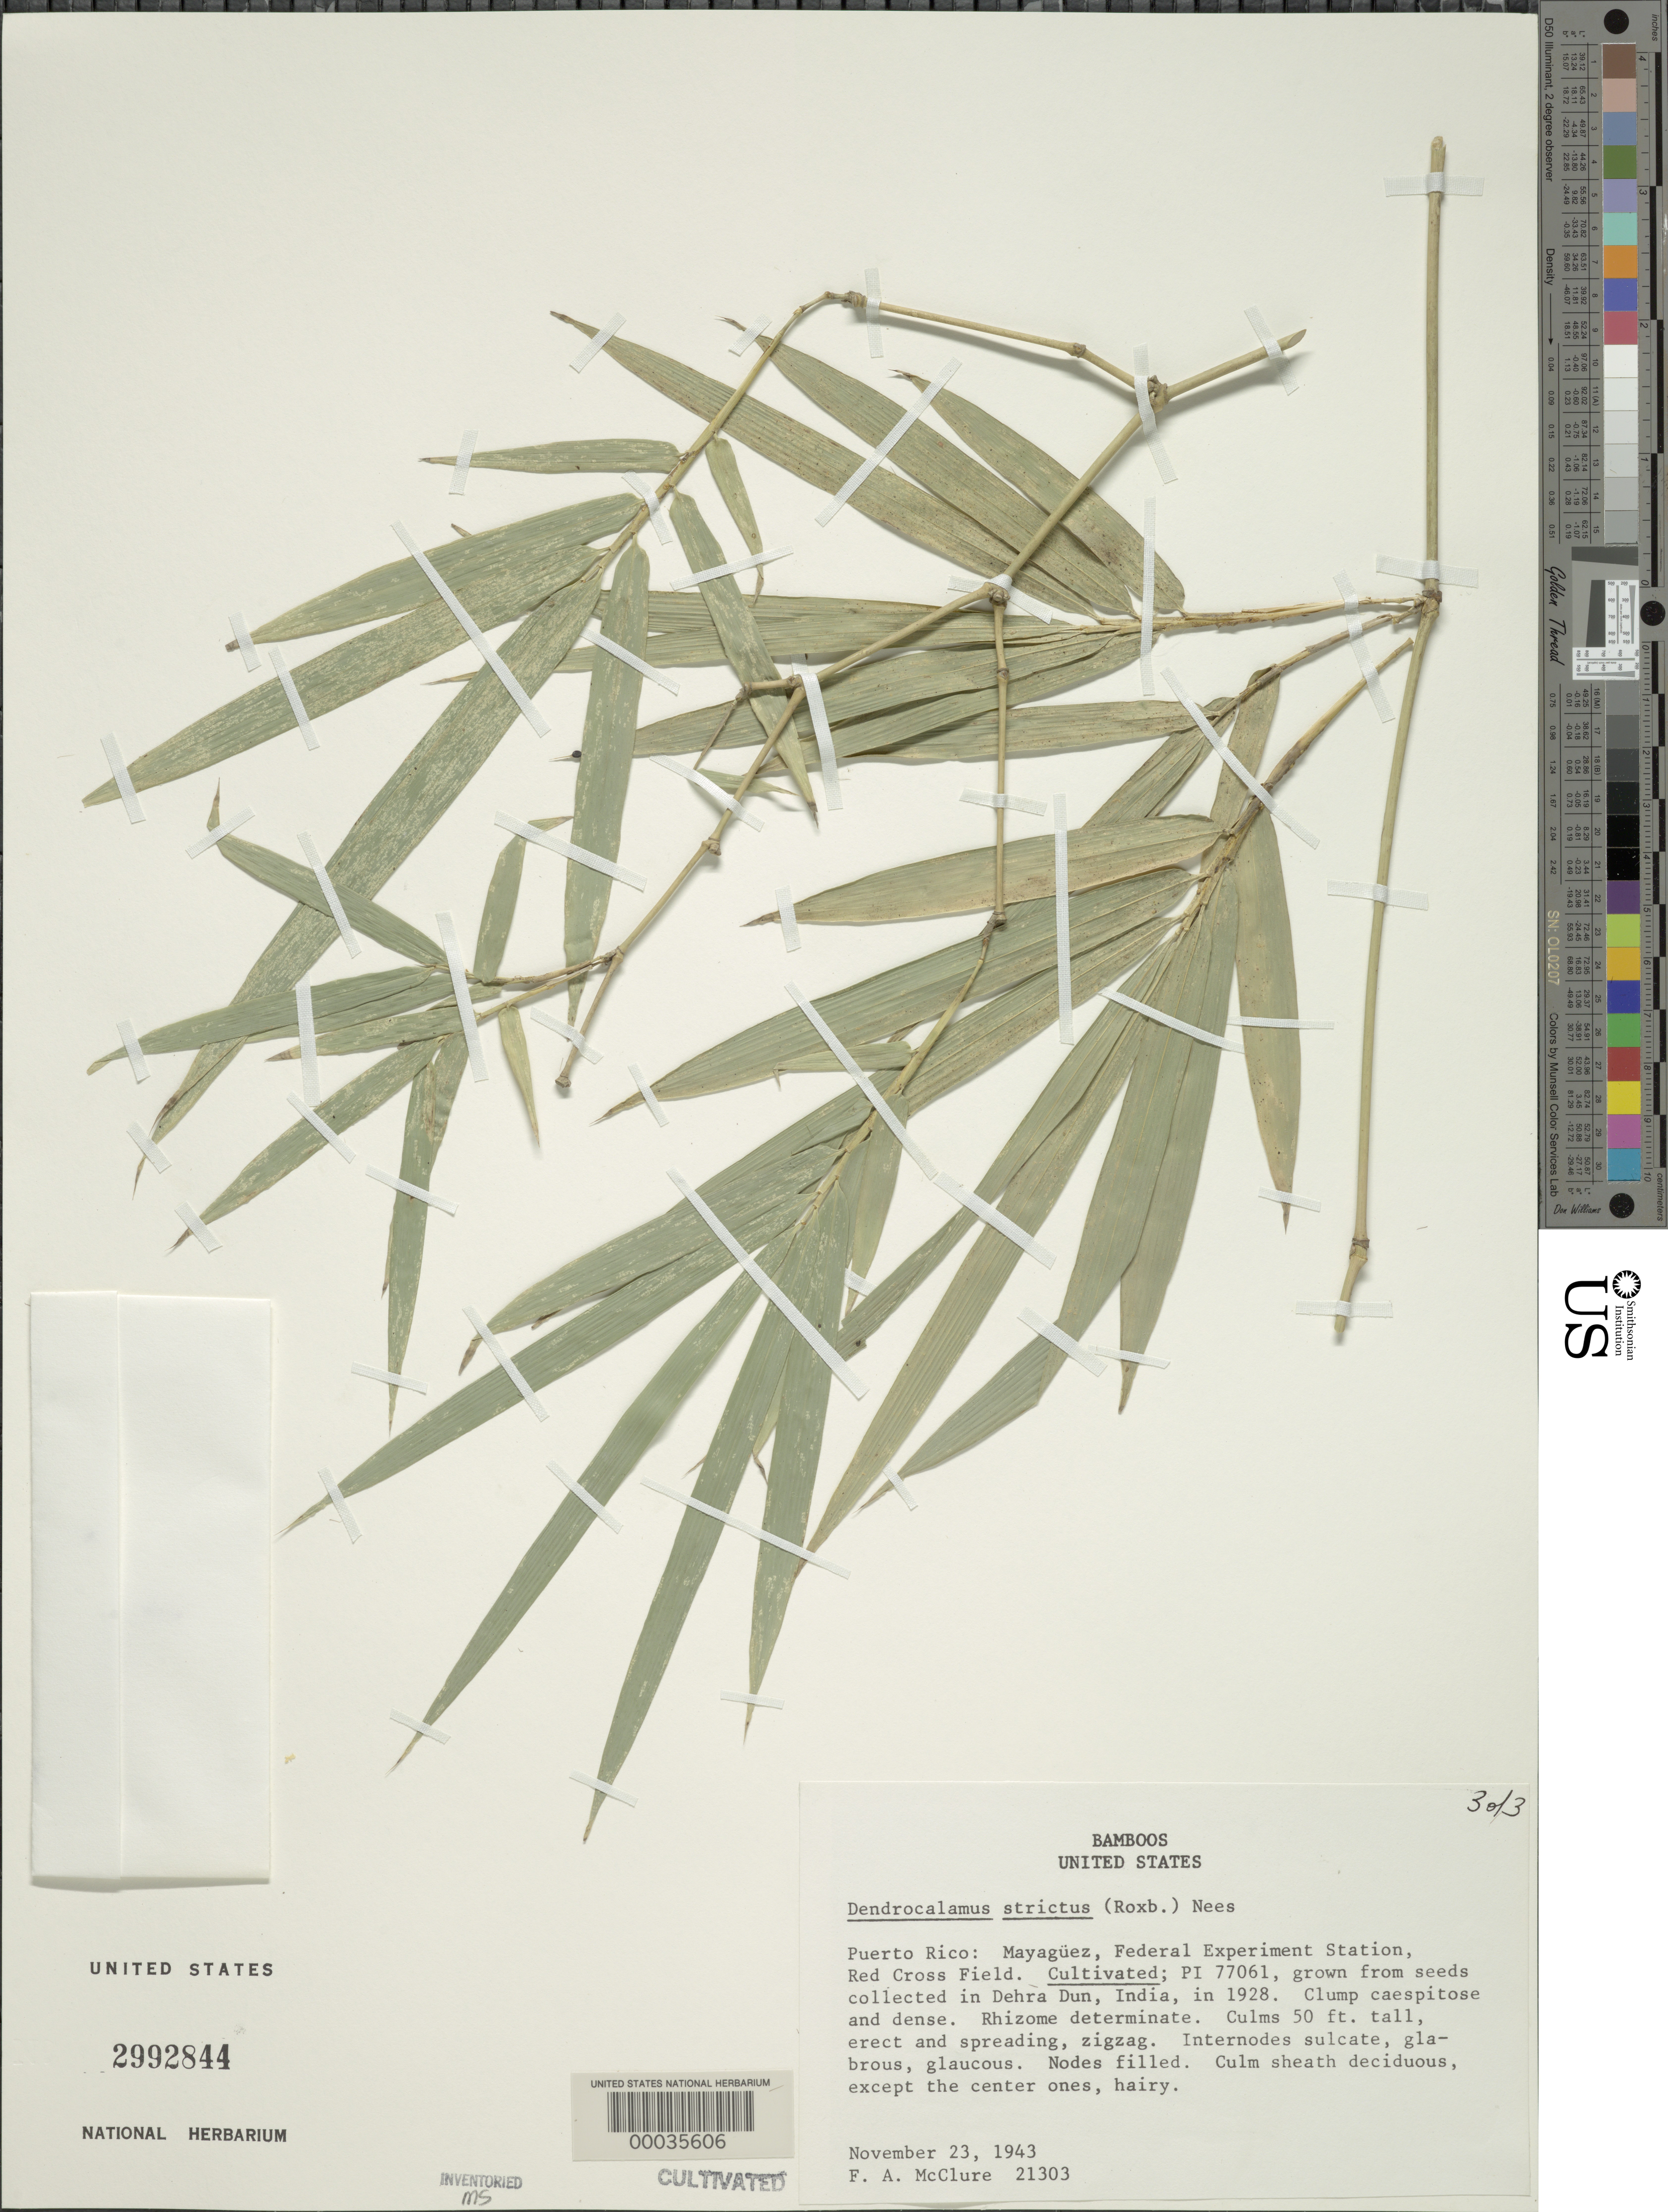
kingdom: Plantae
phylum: Tracheophyta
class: Liliopsida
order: Poales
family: Poaceae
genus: Dendrocalamus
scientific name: Dendrocalamus strictus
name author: (Roxb.) Nees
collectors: F. A. McClure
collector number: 21303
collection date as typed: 23 Nov 1943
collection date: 1943-11-23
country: Puerto Rico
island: Greater Antilles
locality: Federal experimental station, red cross field-mayaguez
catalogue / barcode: US 2992844